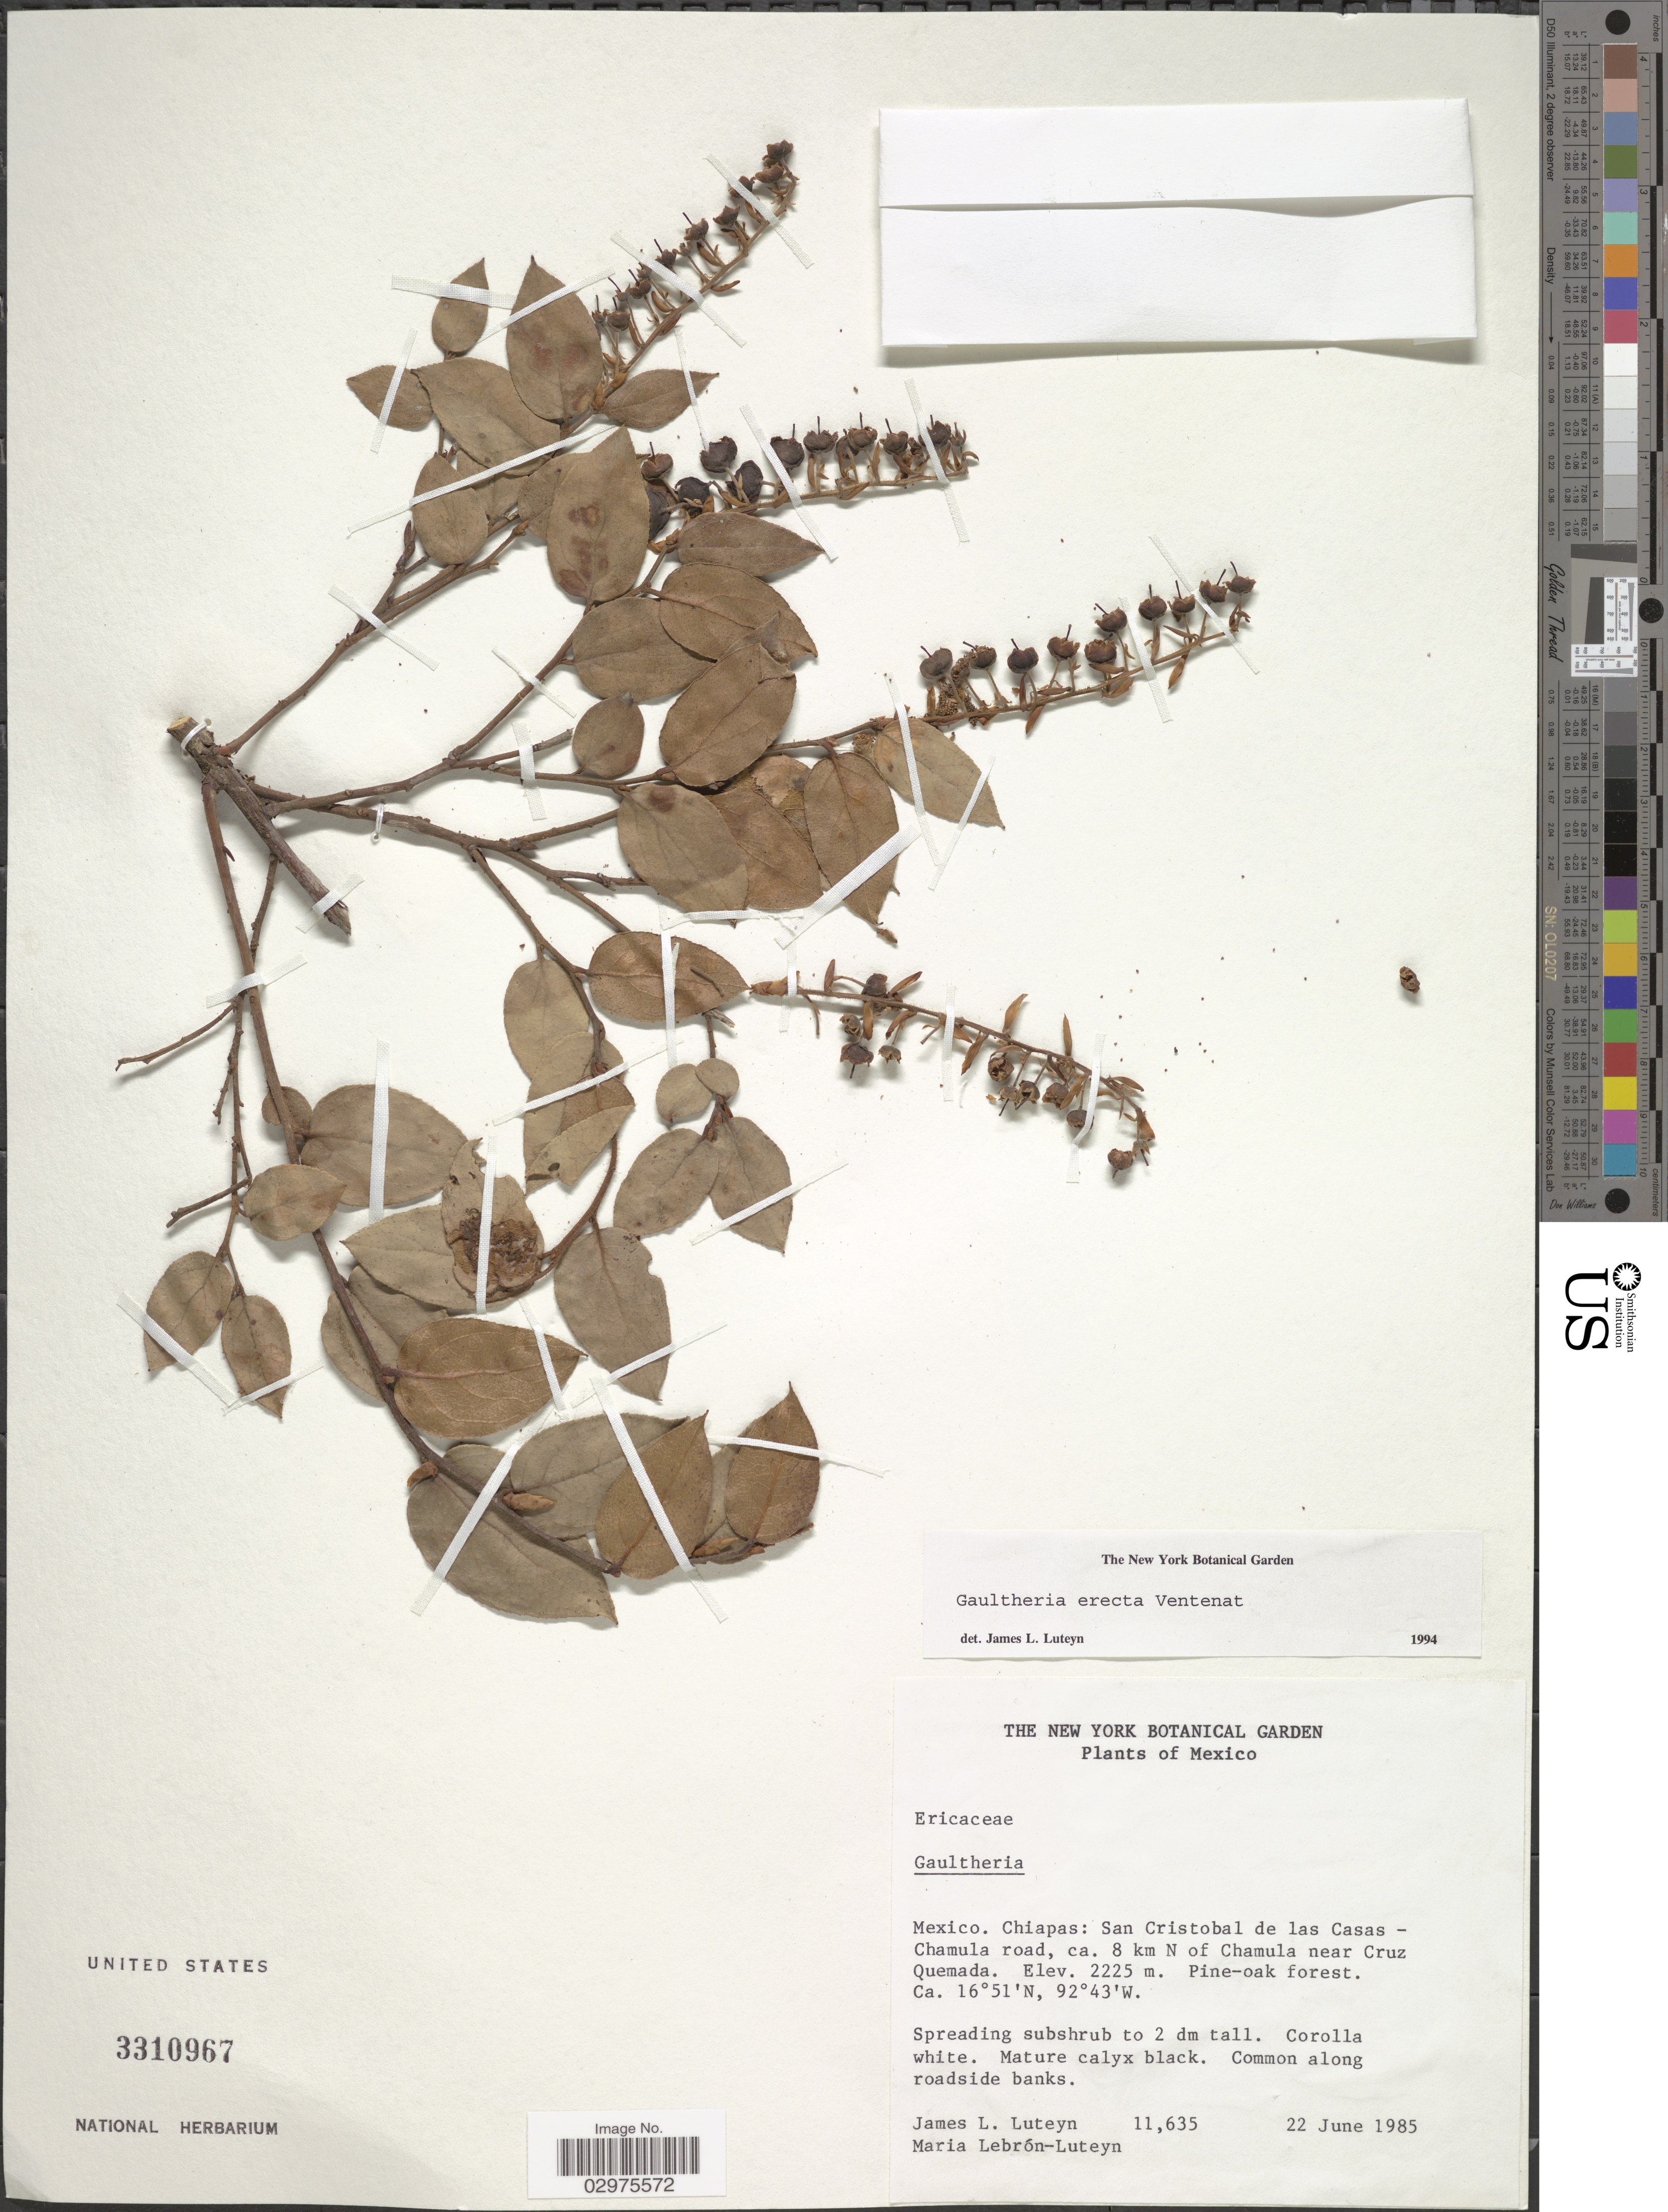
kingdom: Plantae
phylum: Tracheophyta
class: Magnoliopsida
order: Ericales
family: Ericaceae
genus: Gaultheria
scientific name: Gaultheria erecta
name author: Vent.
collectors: J. L. Luteyn & M. L. Lebrón-Luteyn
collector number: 11635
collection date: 1985-06-22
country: Mexico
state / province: Chiapas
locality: San Cristobal de las Casas - Chamula road, ca. 8 km N of Chamula near Cruz Quemada.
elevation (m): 2225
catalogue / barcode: US 3310967